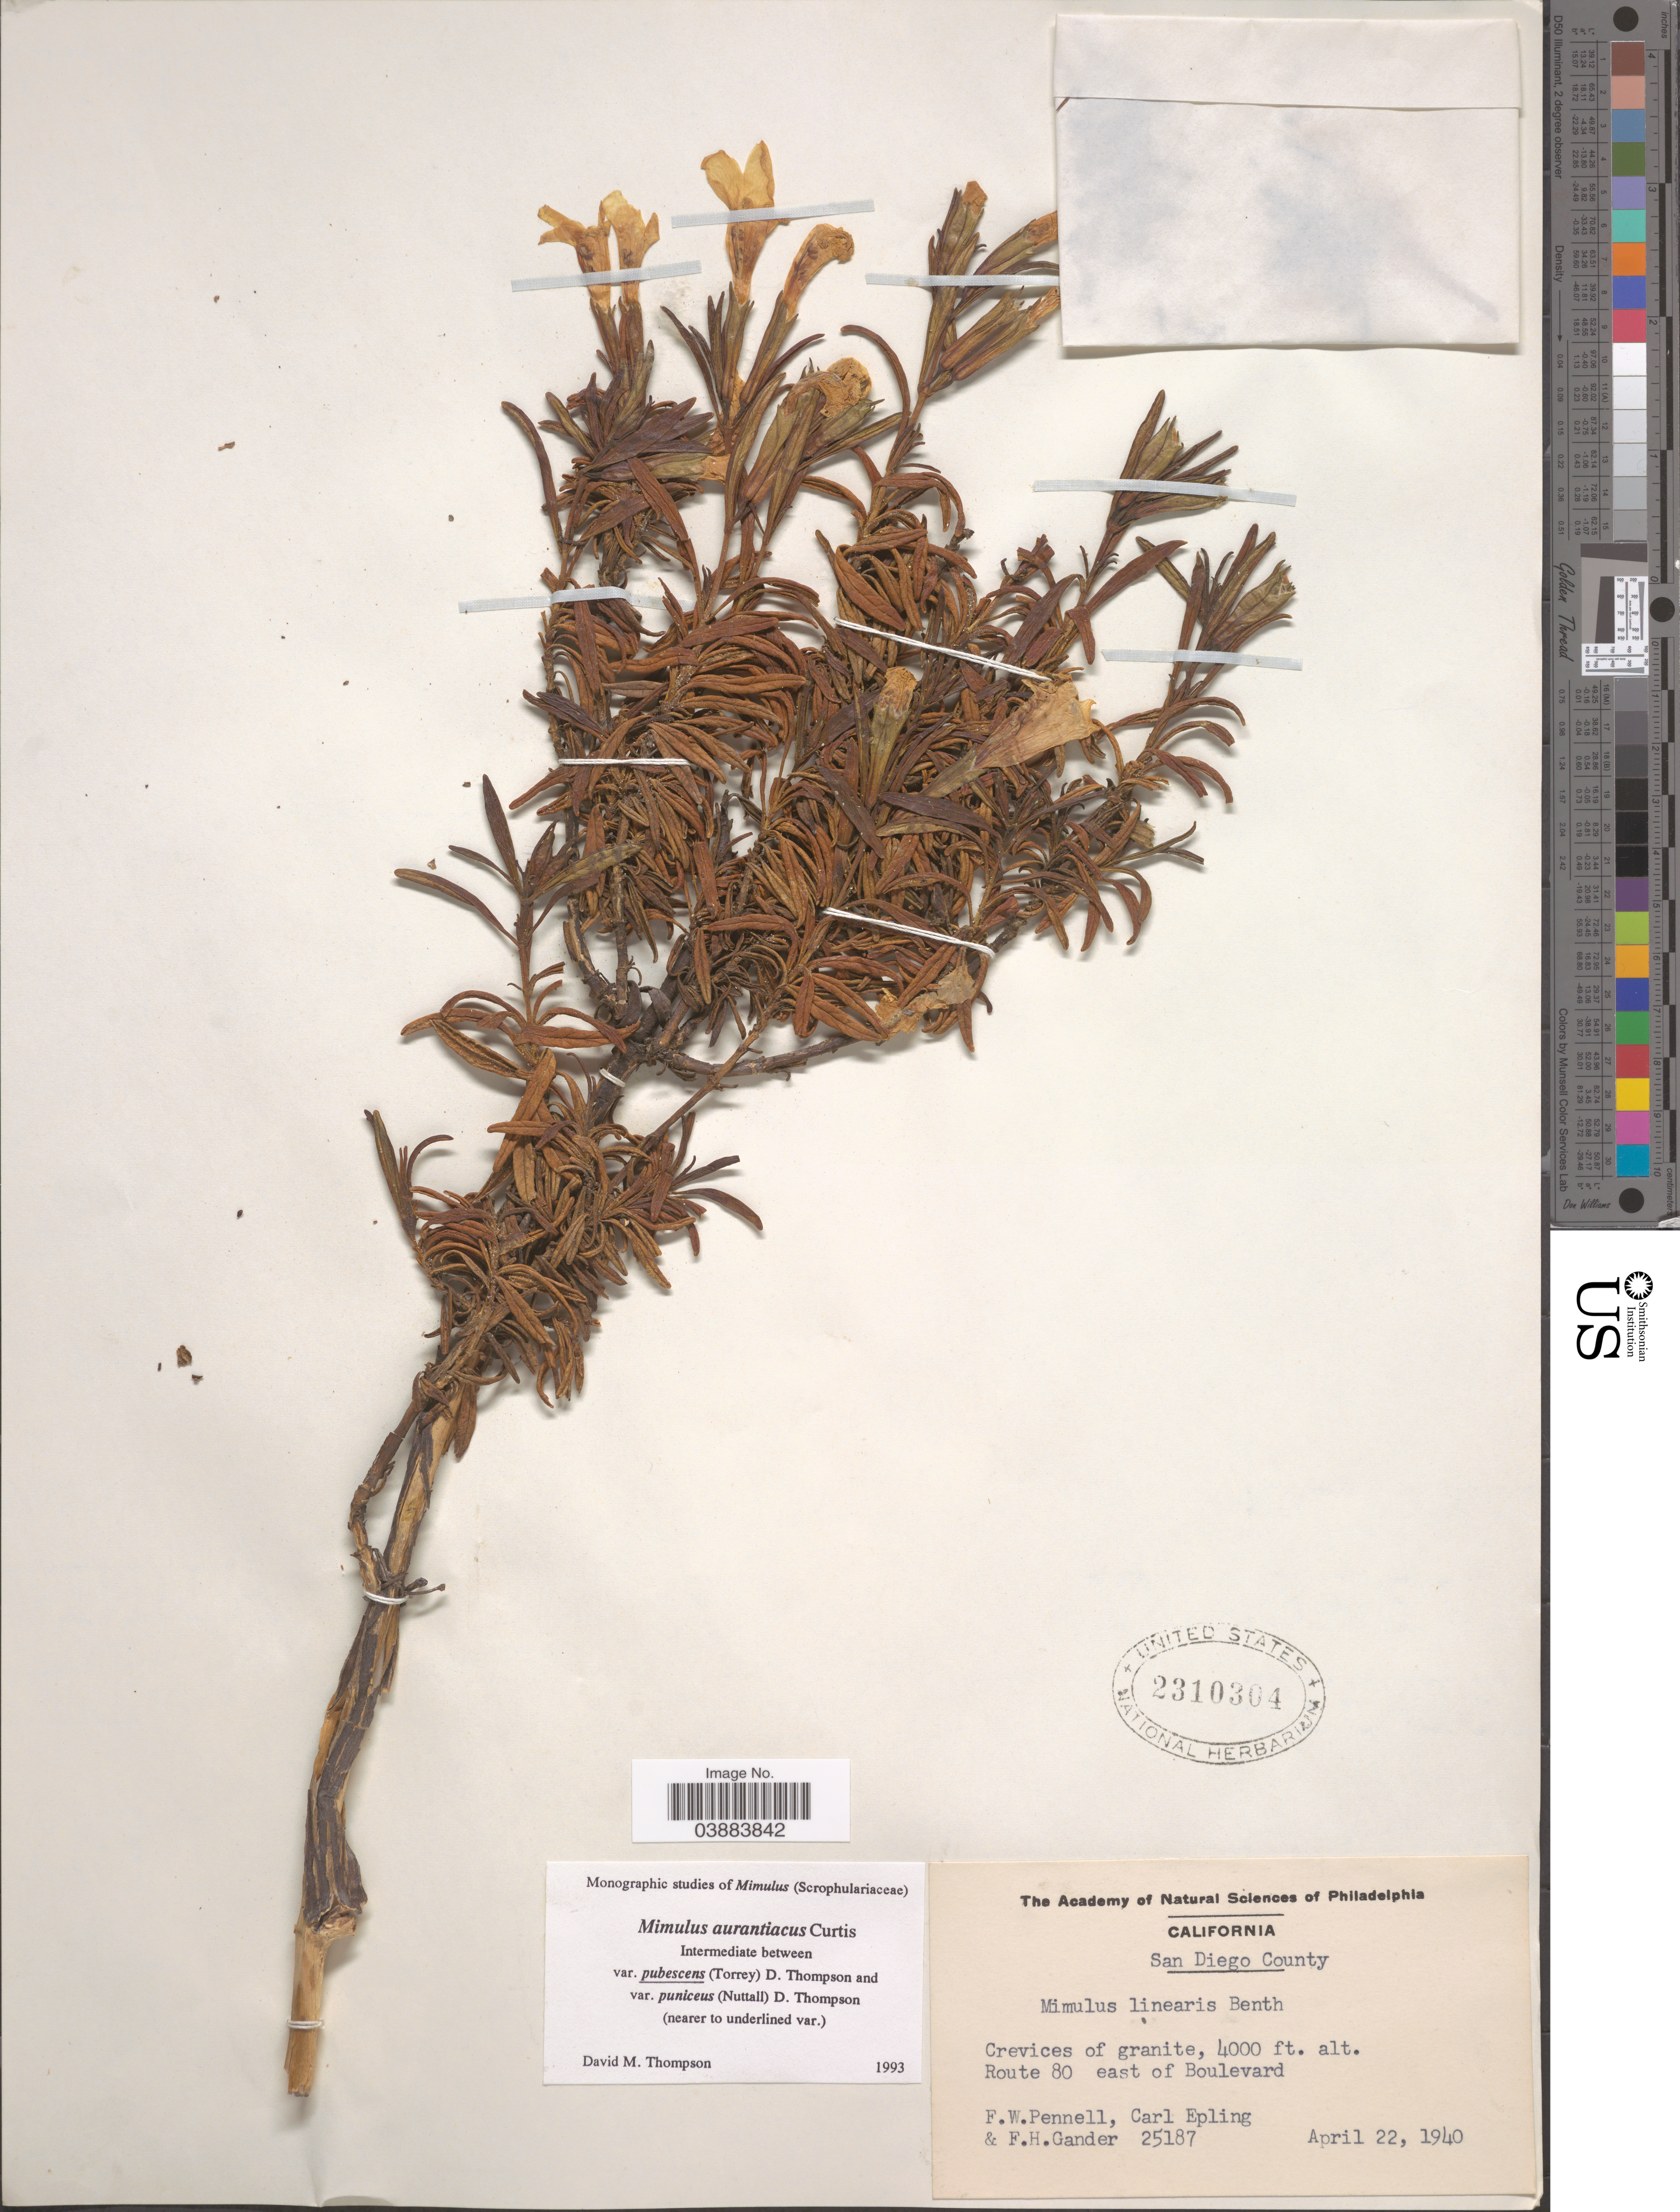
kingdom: Plantae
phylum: Tracheophyta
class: Magnoliopsida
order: Lamiales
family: Phrymaceae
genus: Diplacus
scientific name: Diplacus aurantiacus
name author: (Curtis) Jeps.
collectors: F. W. Pennell, C. C. Epling & F. Gander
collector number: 25187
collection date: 1940-04-22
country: United States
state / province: California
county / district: San Diego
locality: San Diego County. Route 80 east of Boulevard.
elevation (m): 1219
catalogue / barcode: US 2310304